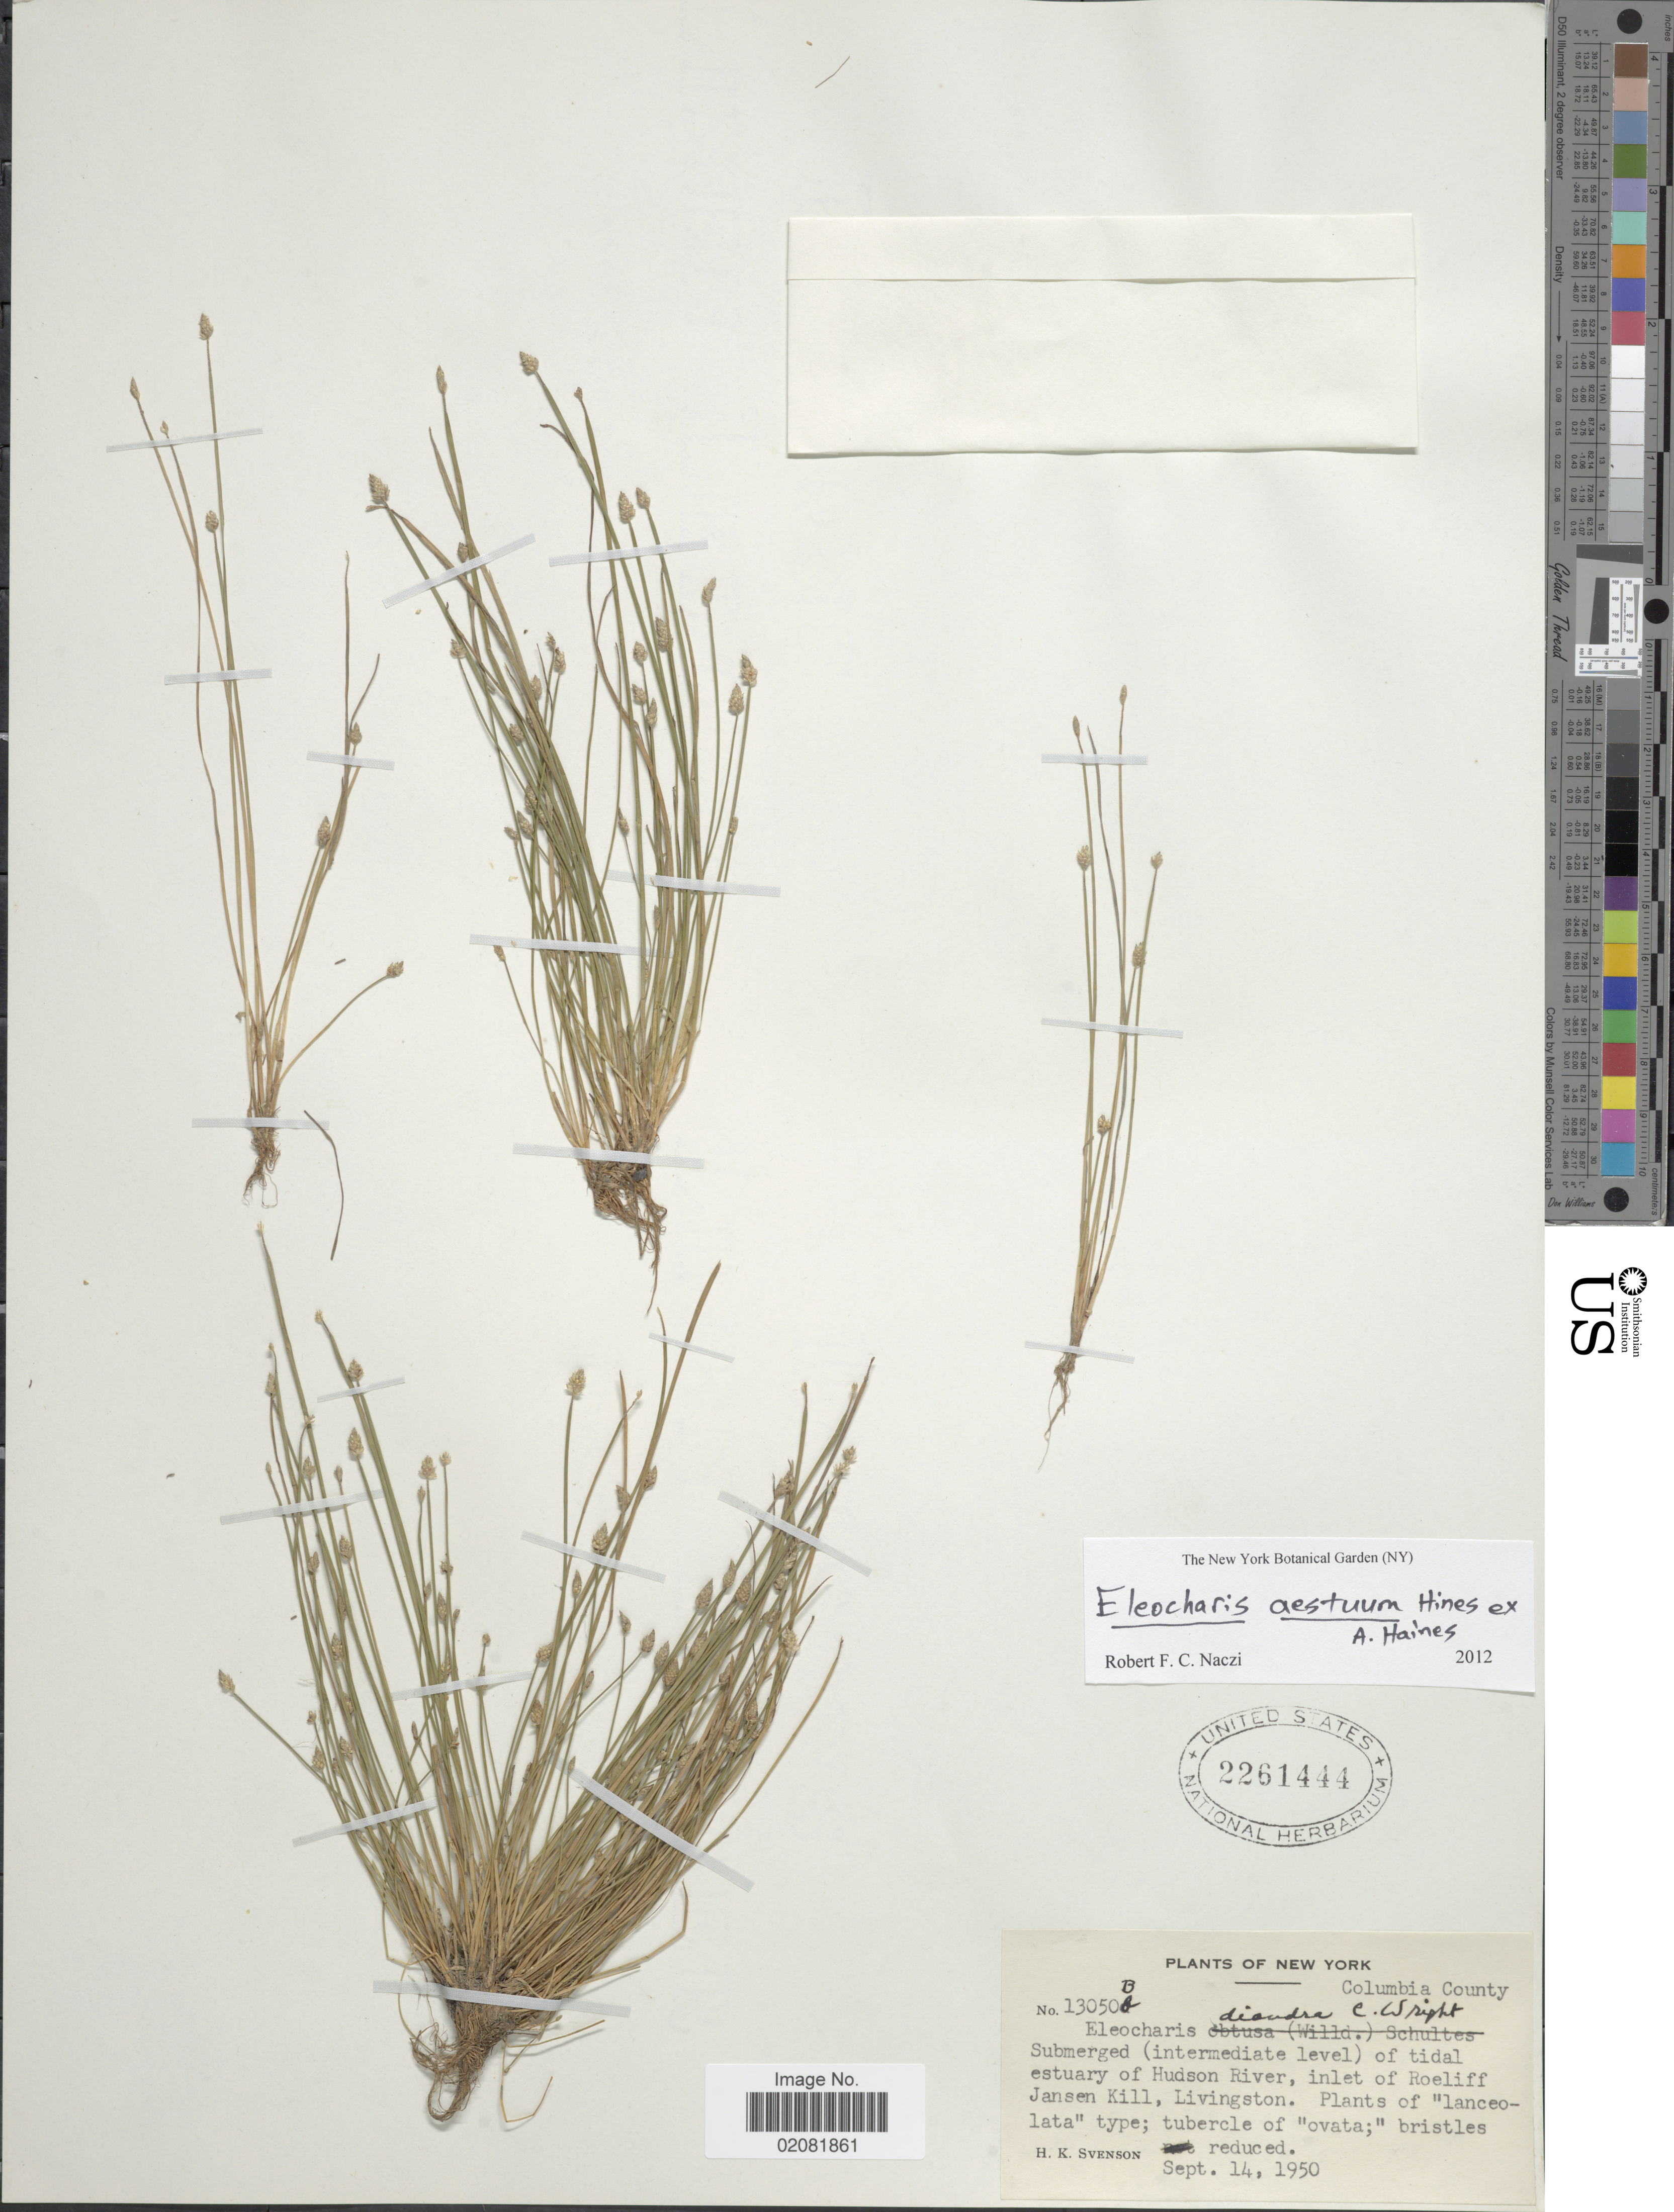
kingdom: Plantae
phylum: Tracheophyta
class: Liliopsida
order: Poales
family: Cyperaceae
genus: Eleocharis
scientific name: Eleocharis aestuum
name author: Hines ex A. Haines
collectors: H. K. Svenson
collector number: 13050B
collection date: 1950-09-14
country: United States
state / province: New York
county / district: Columbia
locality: Columbia County. Submerges (intermediate level) of tidal estuary of Hudson River, inlet of Roleiff Jansen Kill, Livingston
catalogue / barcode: US 2261444